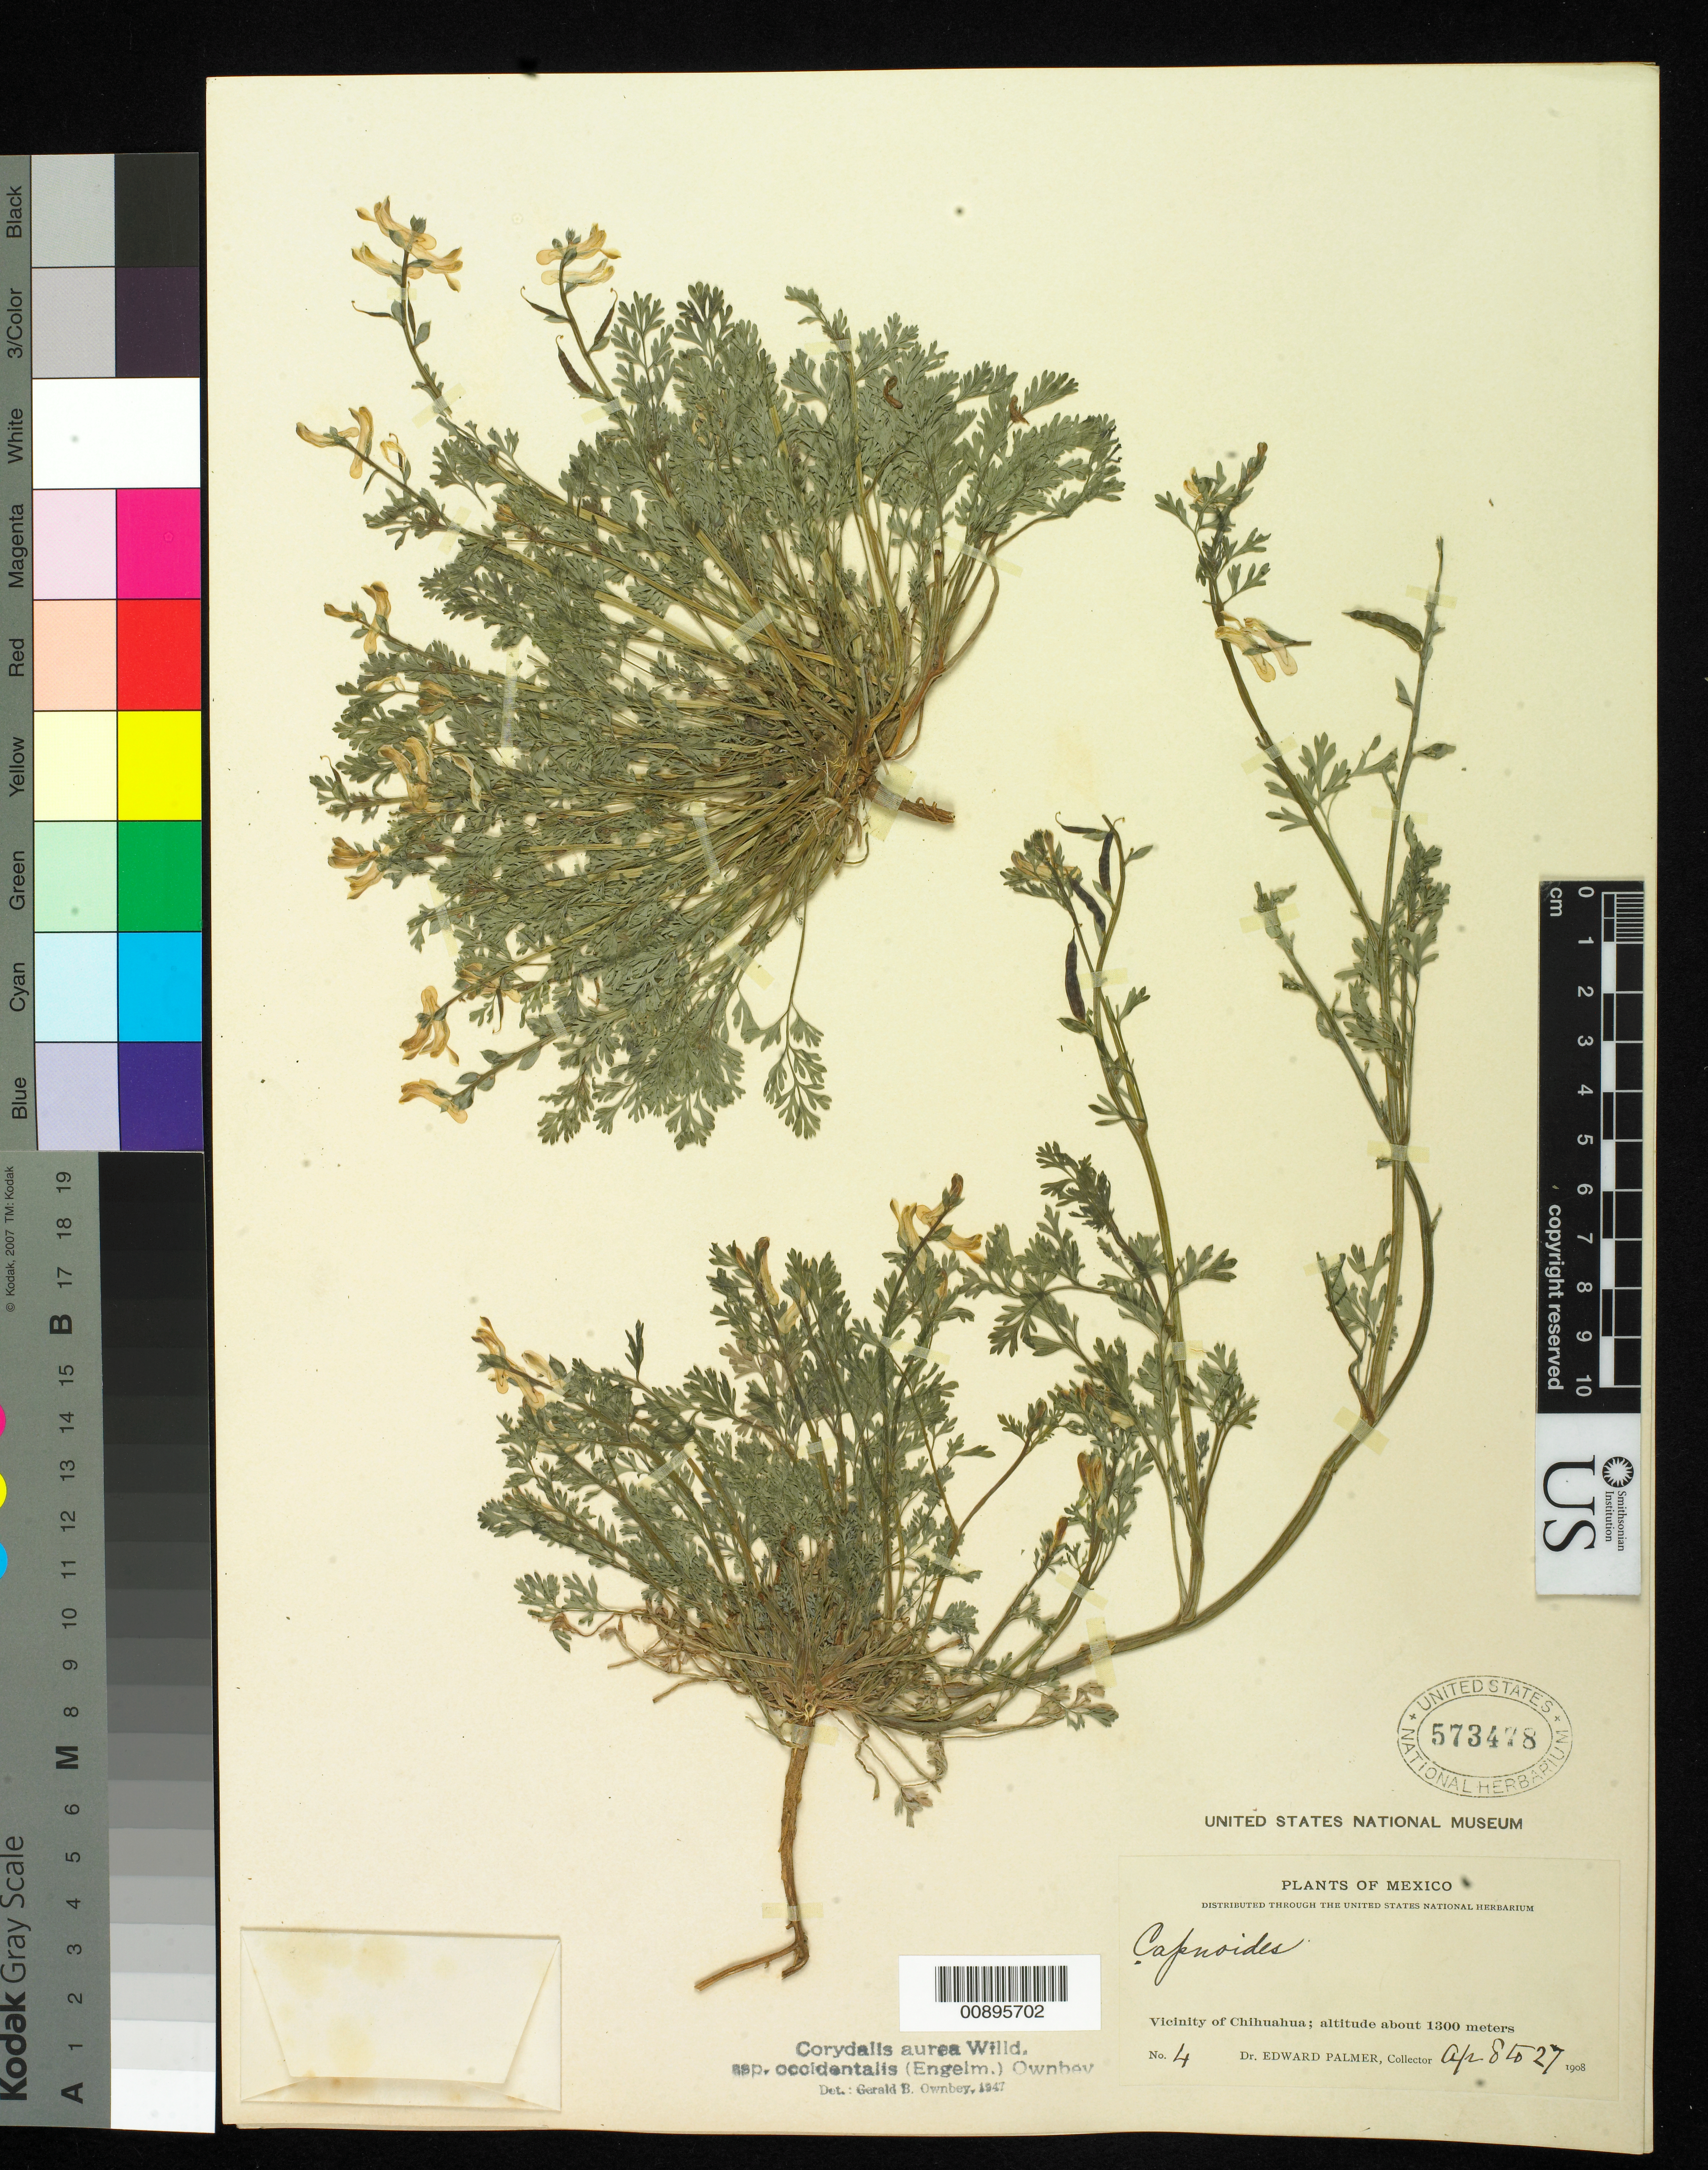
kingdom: Plantae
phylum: Tracheophyta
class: Magnoliopsida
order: Ranunculales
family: Papaveraceae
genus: Corydalis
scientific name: Corydalis aurea subsp. occidentalis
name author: Willd.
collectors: E. Palmer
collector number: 4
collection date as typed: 08 Apr 1908 to 27 Apr 1908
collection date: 1908-04-08/1908-04-27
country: Mexico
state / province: Chihuahua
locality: Vicinity of Chihuahua.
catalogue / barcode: US 573478